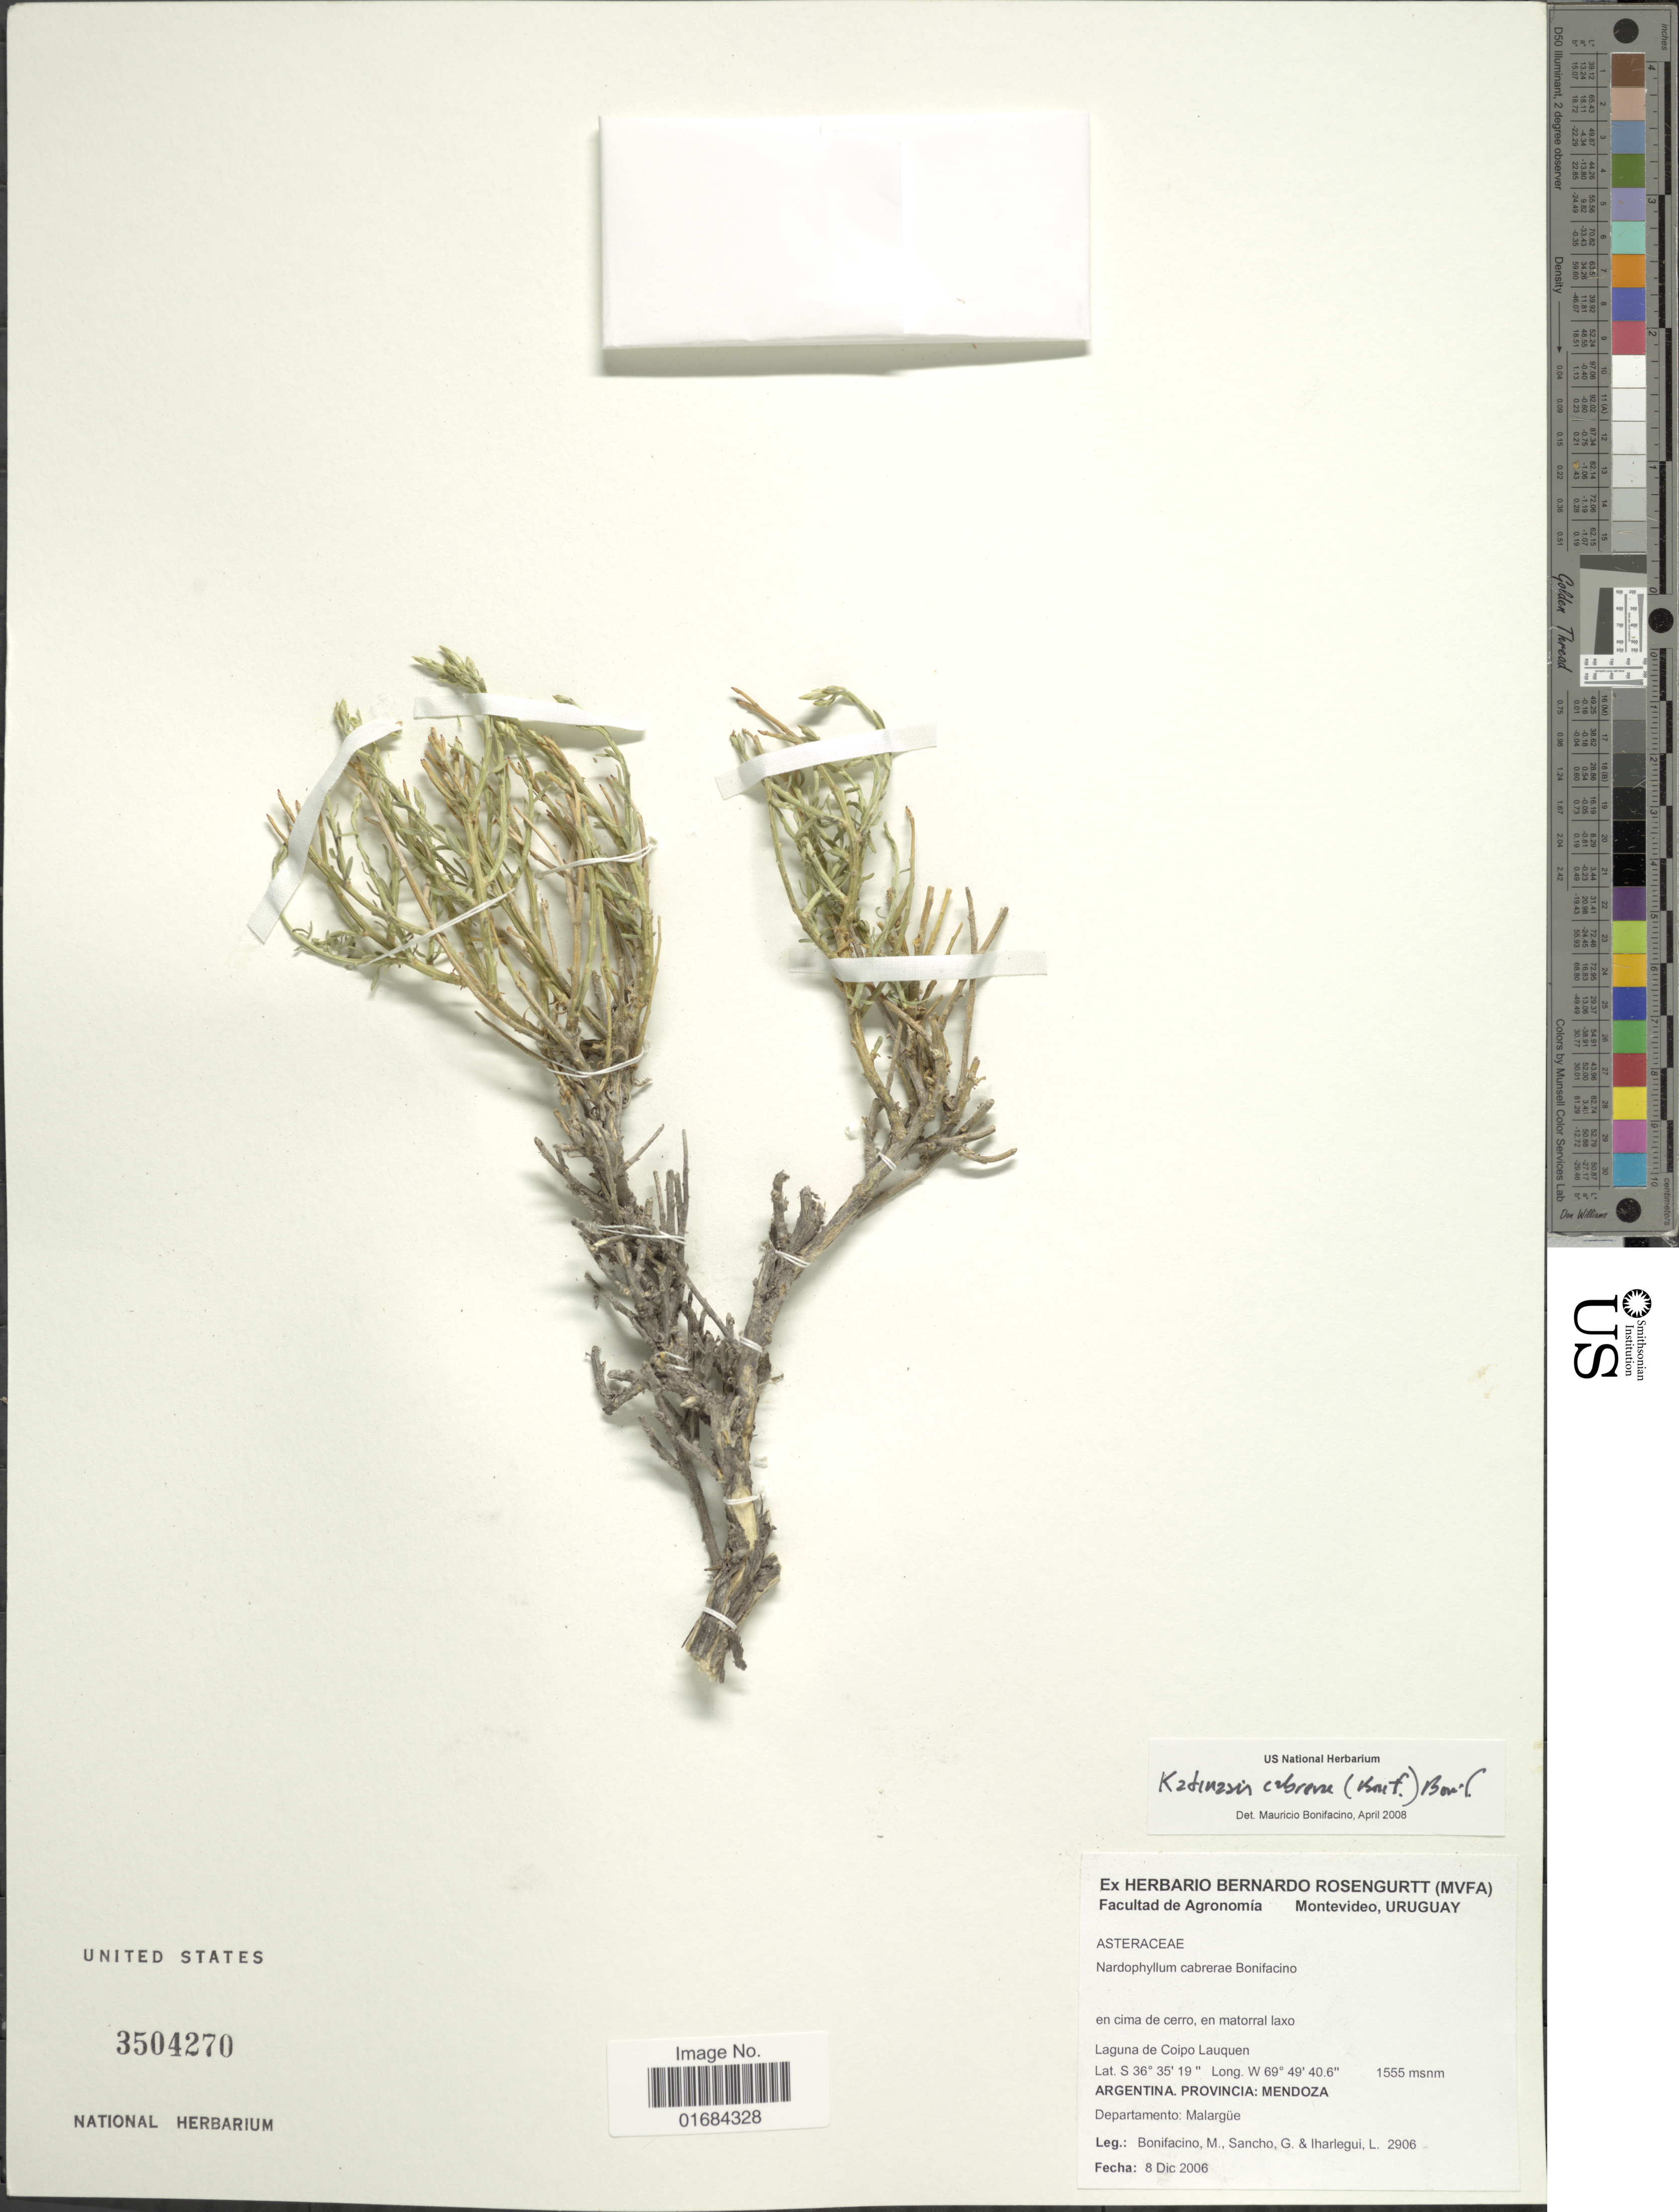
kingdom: Plantae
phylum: Tracheophyta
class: Magnoliopsida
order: Asterales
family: Asteraceae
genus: Katinasia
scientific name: Katinasia cabrerae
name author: (Bonif.) Bonif.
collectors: M. Bonifacino, G. Sancho & L. Iharlegui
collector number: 2906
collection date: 2006-12-08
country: Argentina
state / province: Mendoza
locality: Laguna de Coipo Laquen, Departamento: Malarque.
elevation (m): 1555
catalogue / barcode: US 3504270